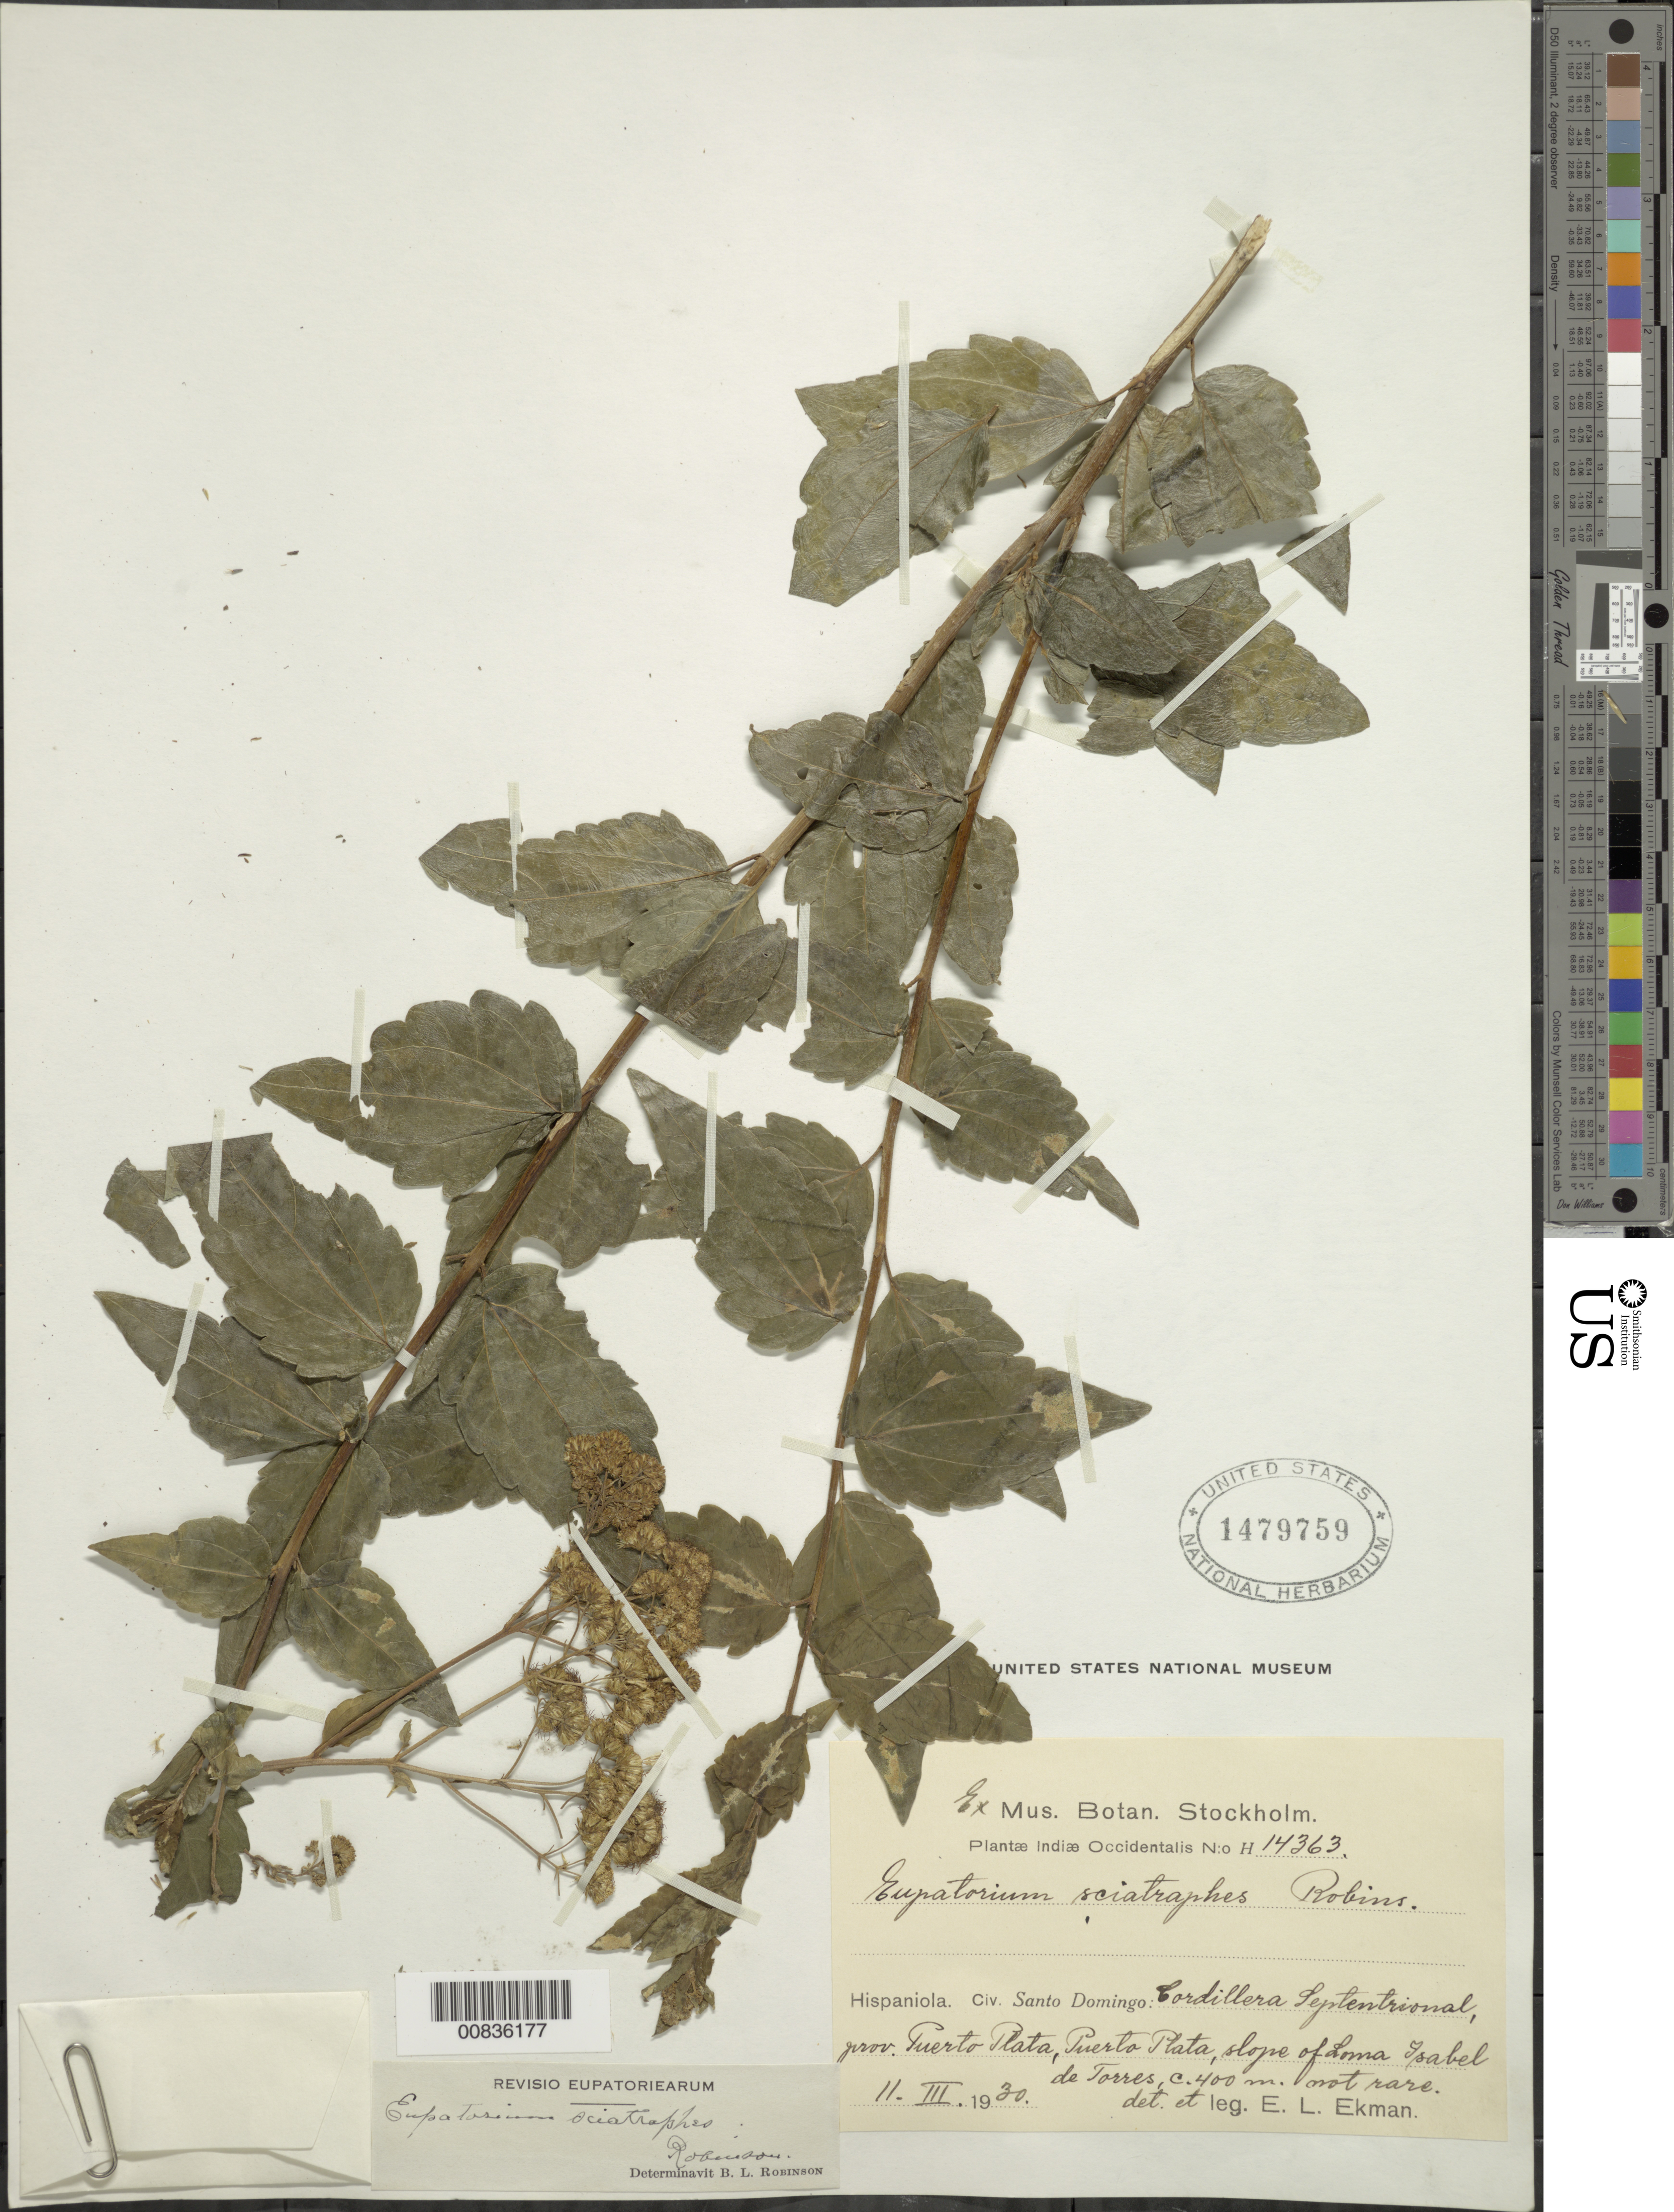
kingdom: Plantae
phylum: Tracheophyta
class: Magnoliopsida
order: Asterales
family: Asteraceae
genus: Koanophyllon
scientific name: Koanophyllon sciatraphes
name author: (B.L. Rob.) R.M. King & H. Rob.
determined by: Robinson, B. L.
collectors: E. L. Ekman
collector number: H 14363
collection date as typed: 11 Mar 1930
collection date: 1930-03-11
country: Dominican Republic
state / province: Puerto Plata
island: Hispaniola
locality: Cordillera Septentrional, Puerto Plata, slope of Loma Isabel de Torres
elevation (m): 400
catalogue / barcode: US 1479759